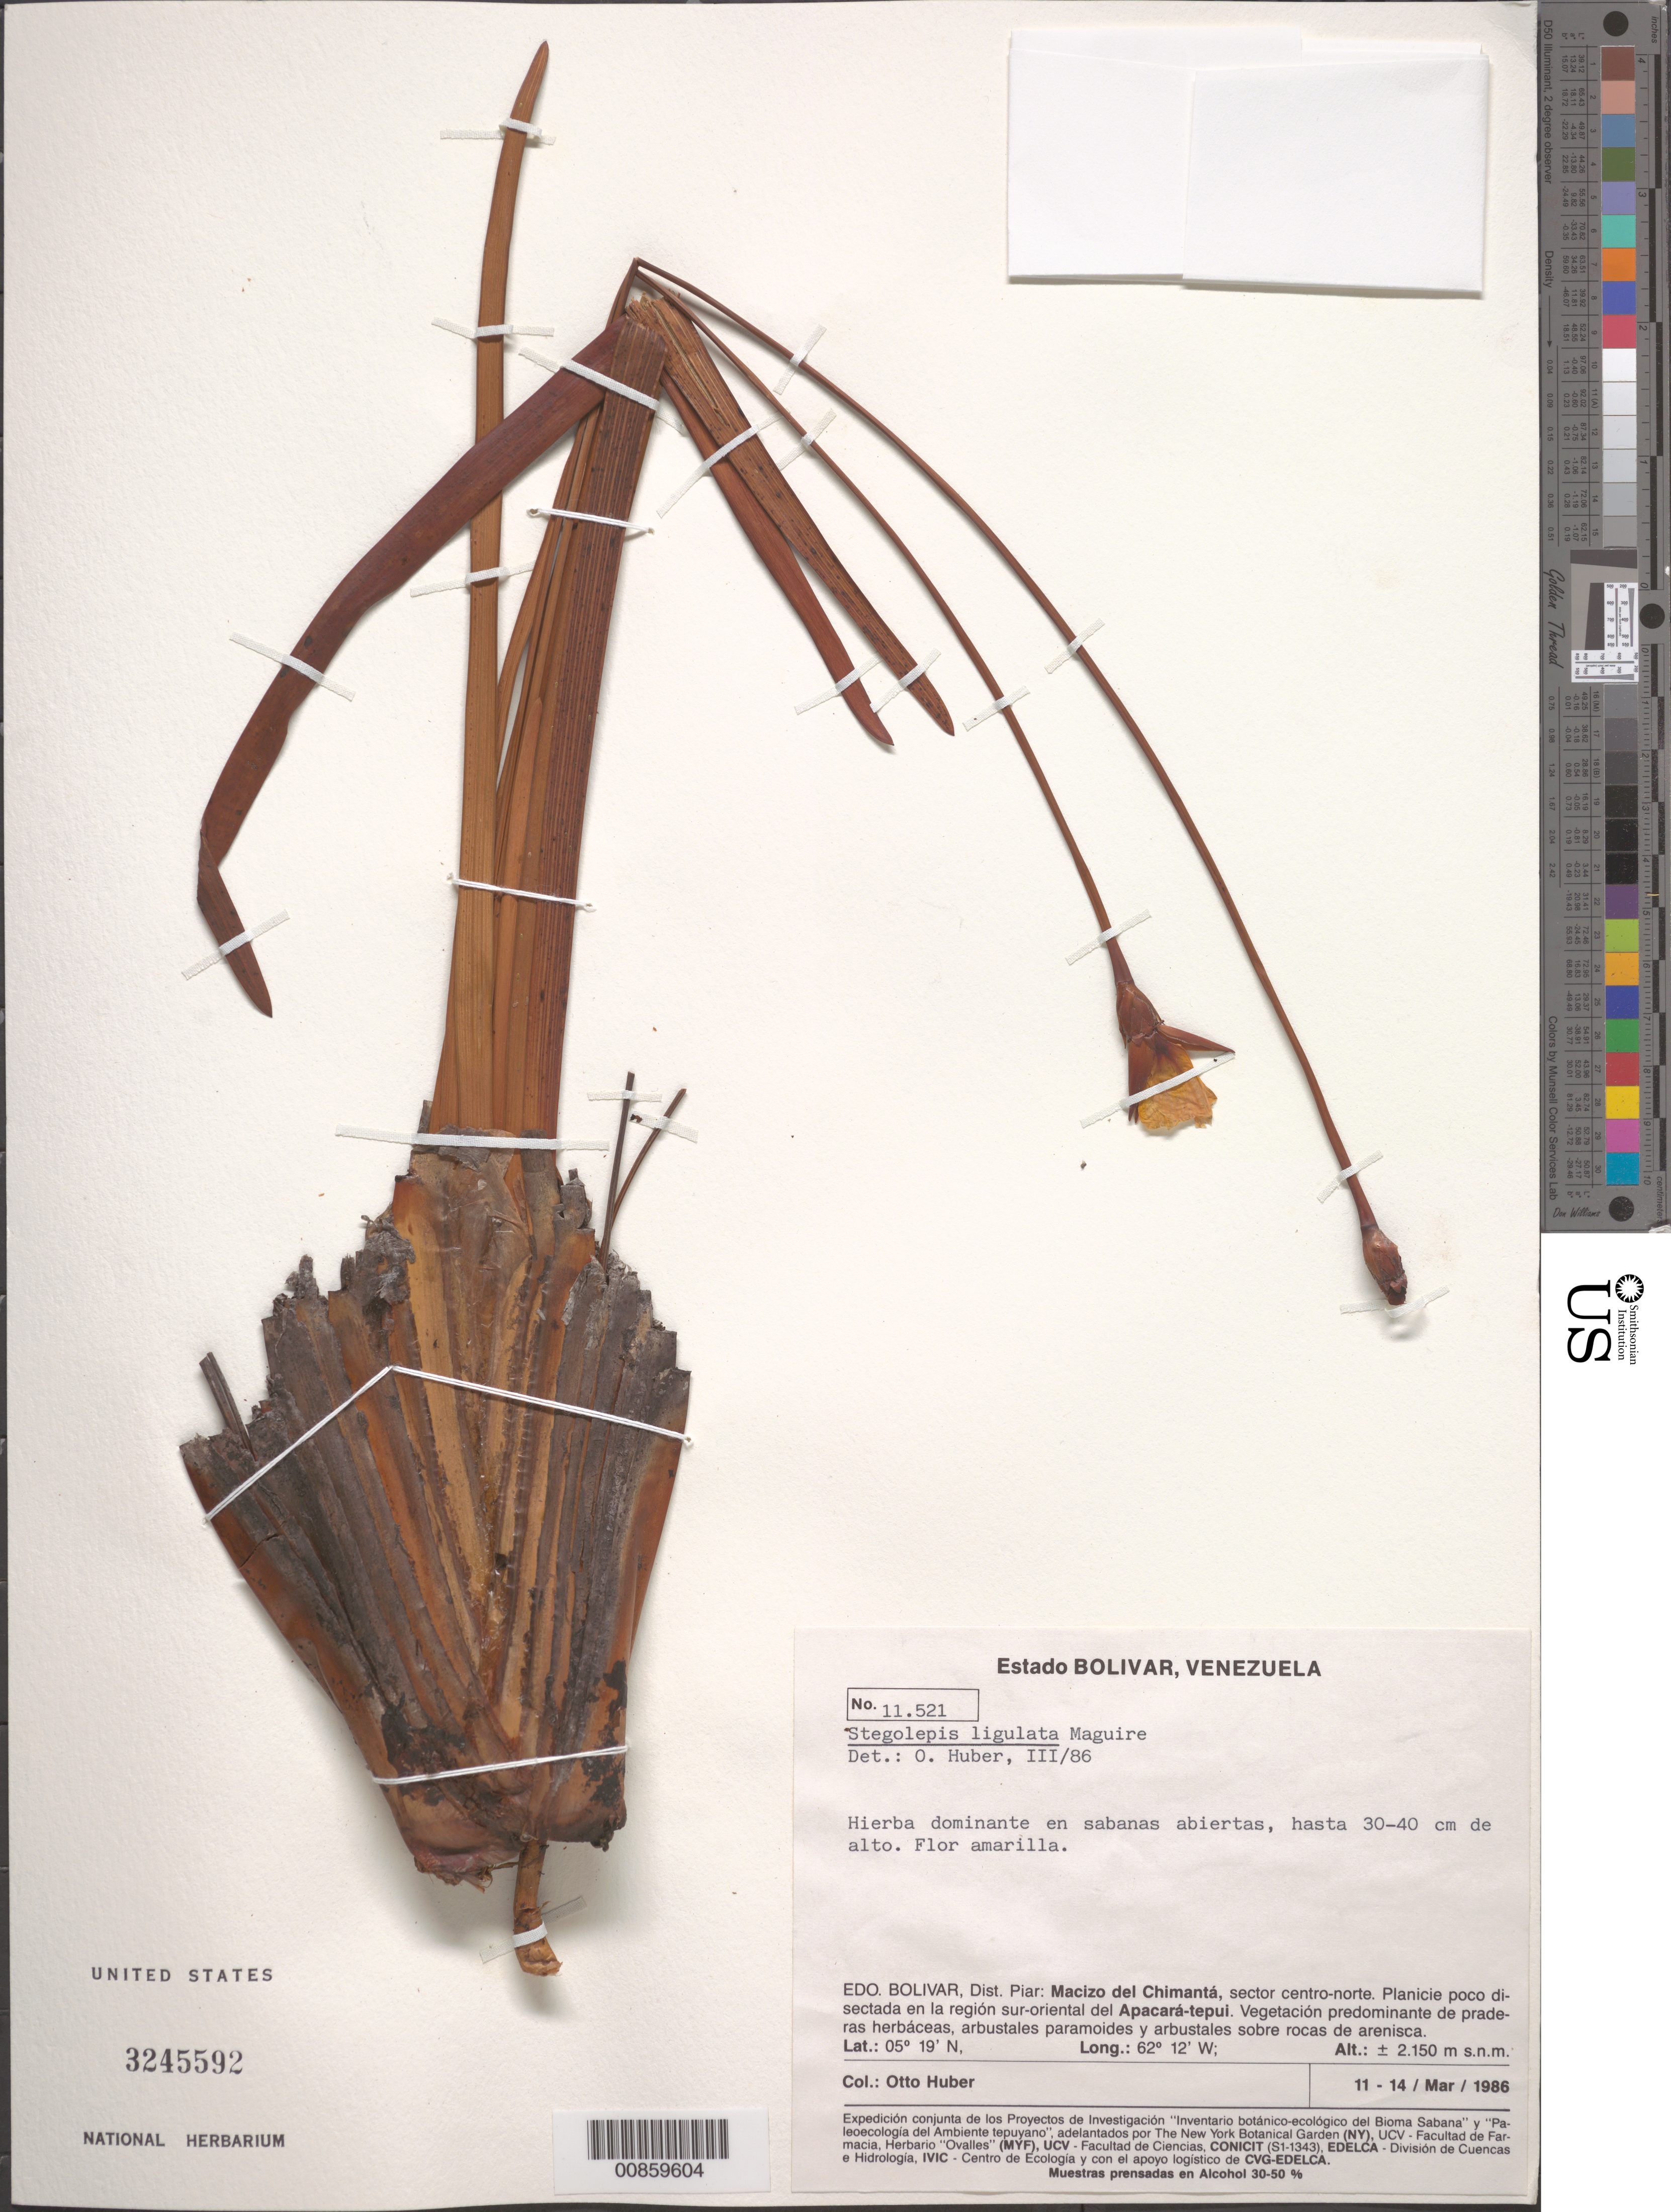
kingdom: Plantae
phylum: Tracheophyta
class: Liliopsida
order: Poales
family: Rapateaceae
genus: Stegolepis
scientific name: Stegolepis ligulata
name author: Maguire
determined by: Huber, Otto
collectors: O. Huber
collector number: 11521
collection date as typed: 11-Mar-86 to 14-Mar-86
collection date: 1986-03-11/1986-03-14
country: Venezuela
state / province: Bolívar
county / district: Piar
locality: Macizo del Chimantá, sector centro norte, planicie poco disectada en la región sur-oriental del Apacará-tepuí.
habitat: Sabanas abiertas. Planicie poco disectada. Vegetación predominate de praderas herbáceas, arbustales paradmoides y arbustales sobre rocas de arenisca.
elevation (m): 2150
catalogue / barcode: US 3245592